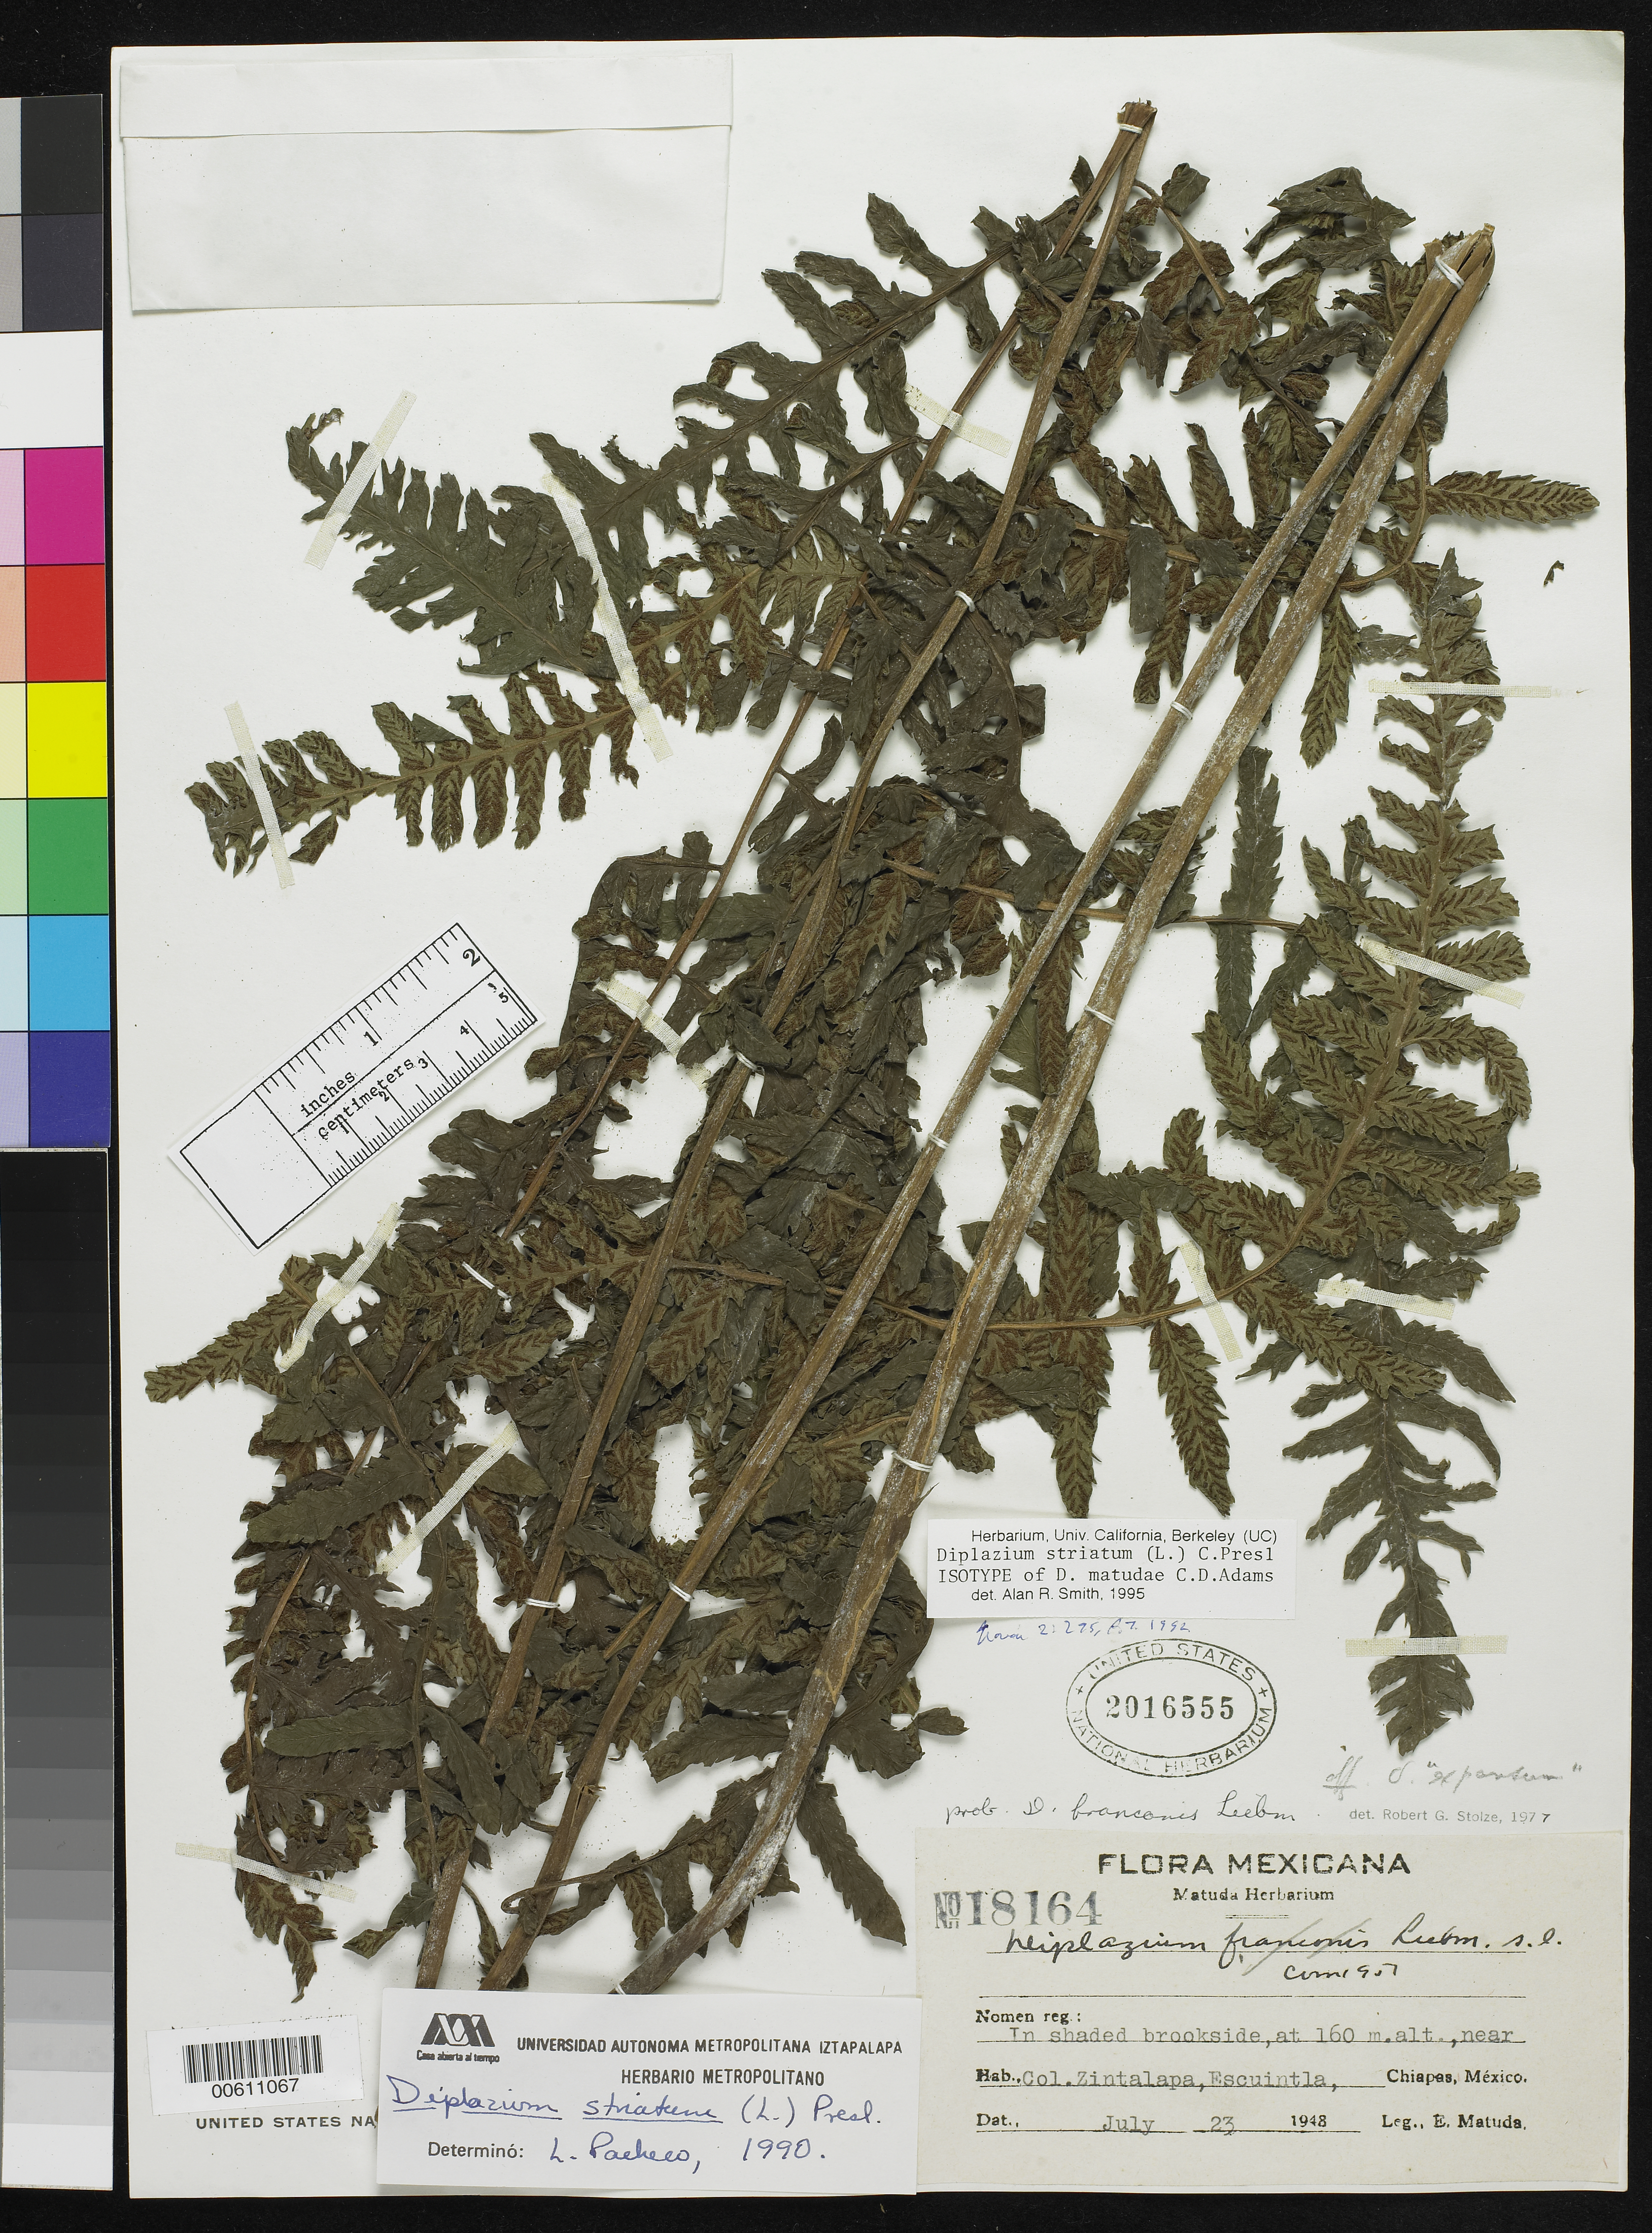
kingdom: Plantae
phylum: Tracheophyta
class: Polypodiopsida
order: Polypodiales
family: Athyriaceae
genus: Diplazium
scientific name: Diplazium matudae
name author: C.D. Adams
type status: Isotype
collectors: E. Matuda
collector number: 18164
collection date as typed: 23 Jul 1948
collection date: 1948-07-23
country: Mexico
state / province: Chiapas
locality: Near Colonia Zintapala, Escuintla.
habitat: In shaded brookside.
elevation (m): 160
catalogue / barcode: US 2016555